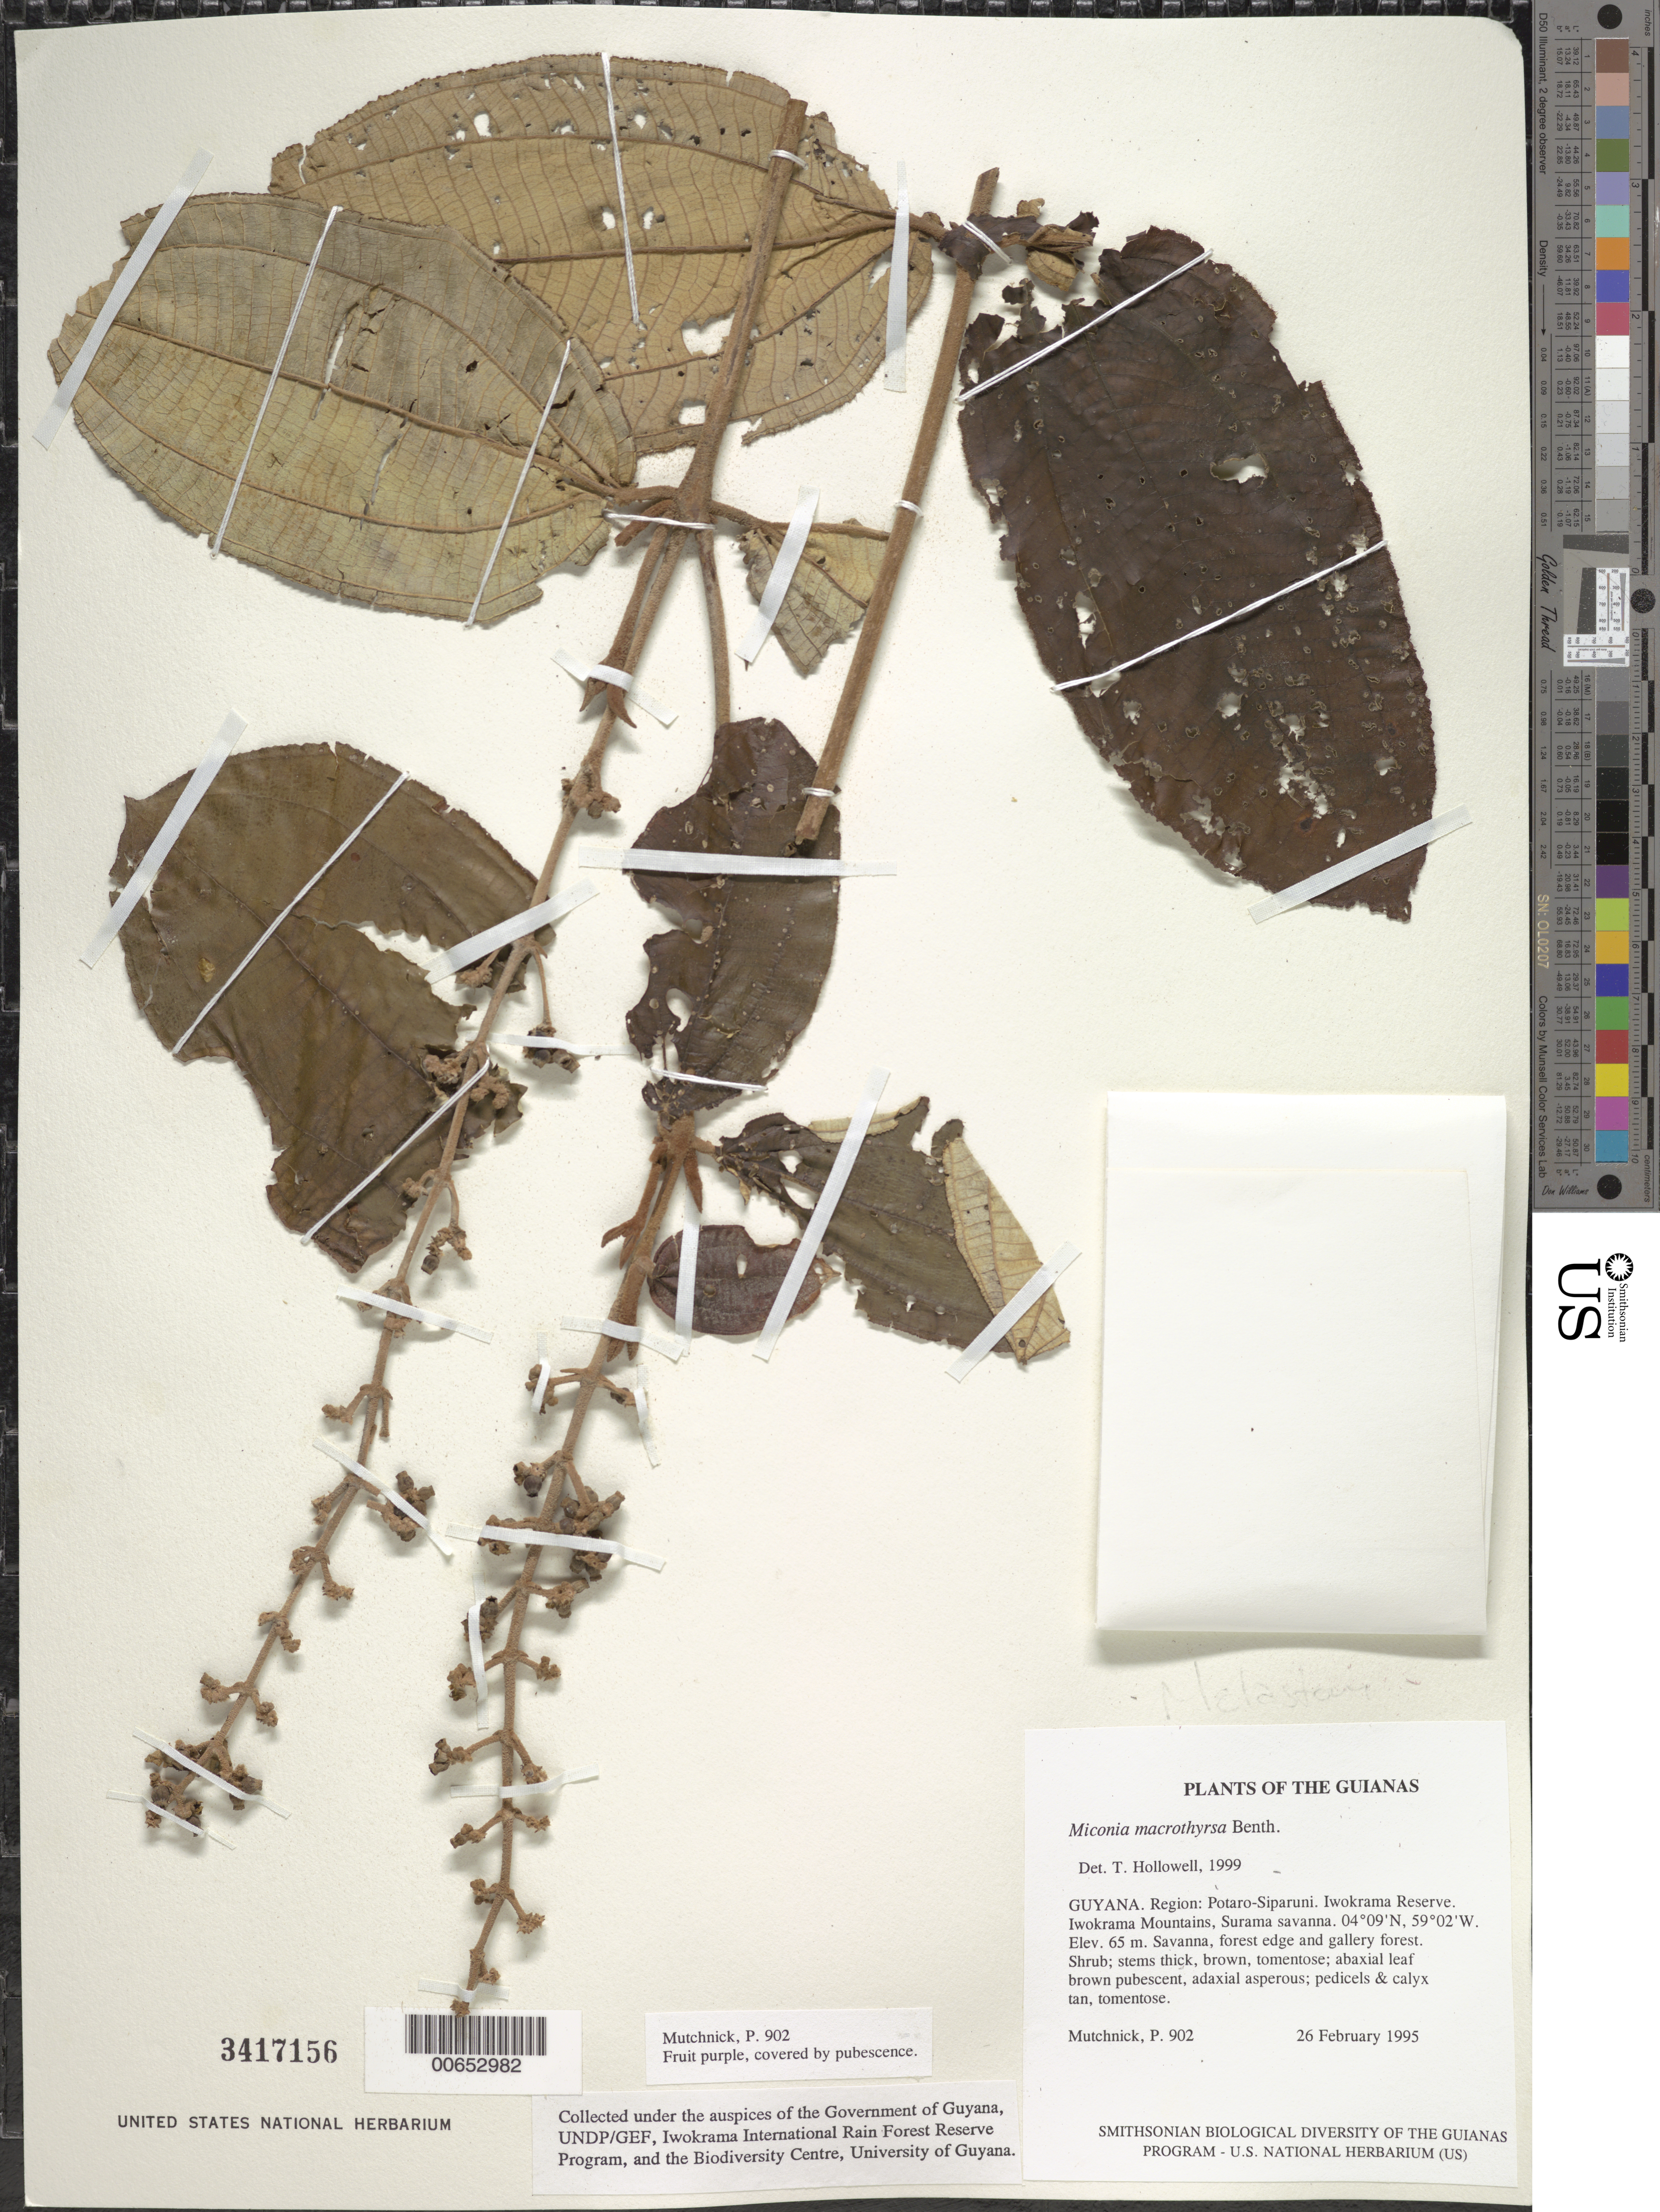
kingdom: Plantae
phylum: Tracheophyta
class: Magnoliopsida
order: Myrtales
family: Melastomataceae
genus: Miconia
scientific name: Miconia macrothyrsa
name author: Benth.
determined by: Almeda, F.; Penneys, D. S.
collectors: P. Mutchnick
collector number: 902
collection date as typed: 26 February 1995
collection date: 1995-02-26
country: Guyana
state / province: Potaro-Siparuni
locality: Iwokrama Reserve. Iwokrama Mountains, Surama savanna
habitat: Savanna, forest edge and gallery forest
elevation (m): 65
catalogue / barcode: US 3417156